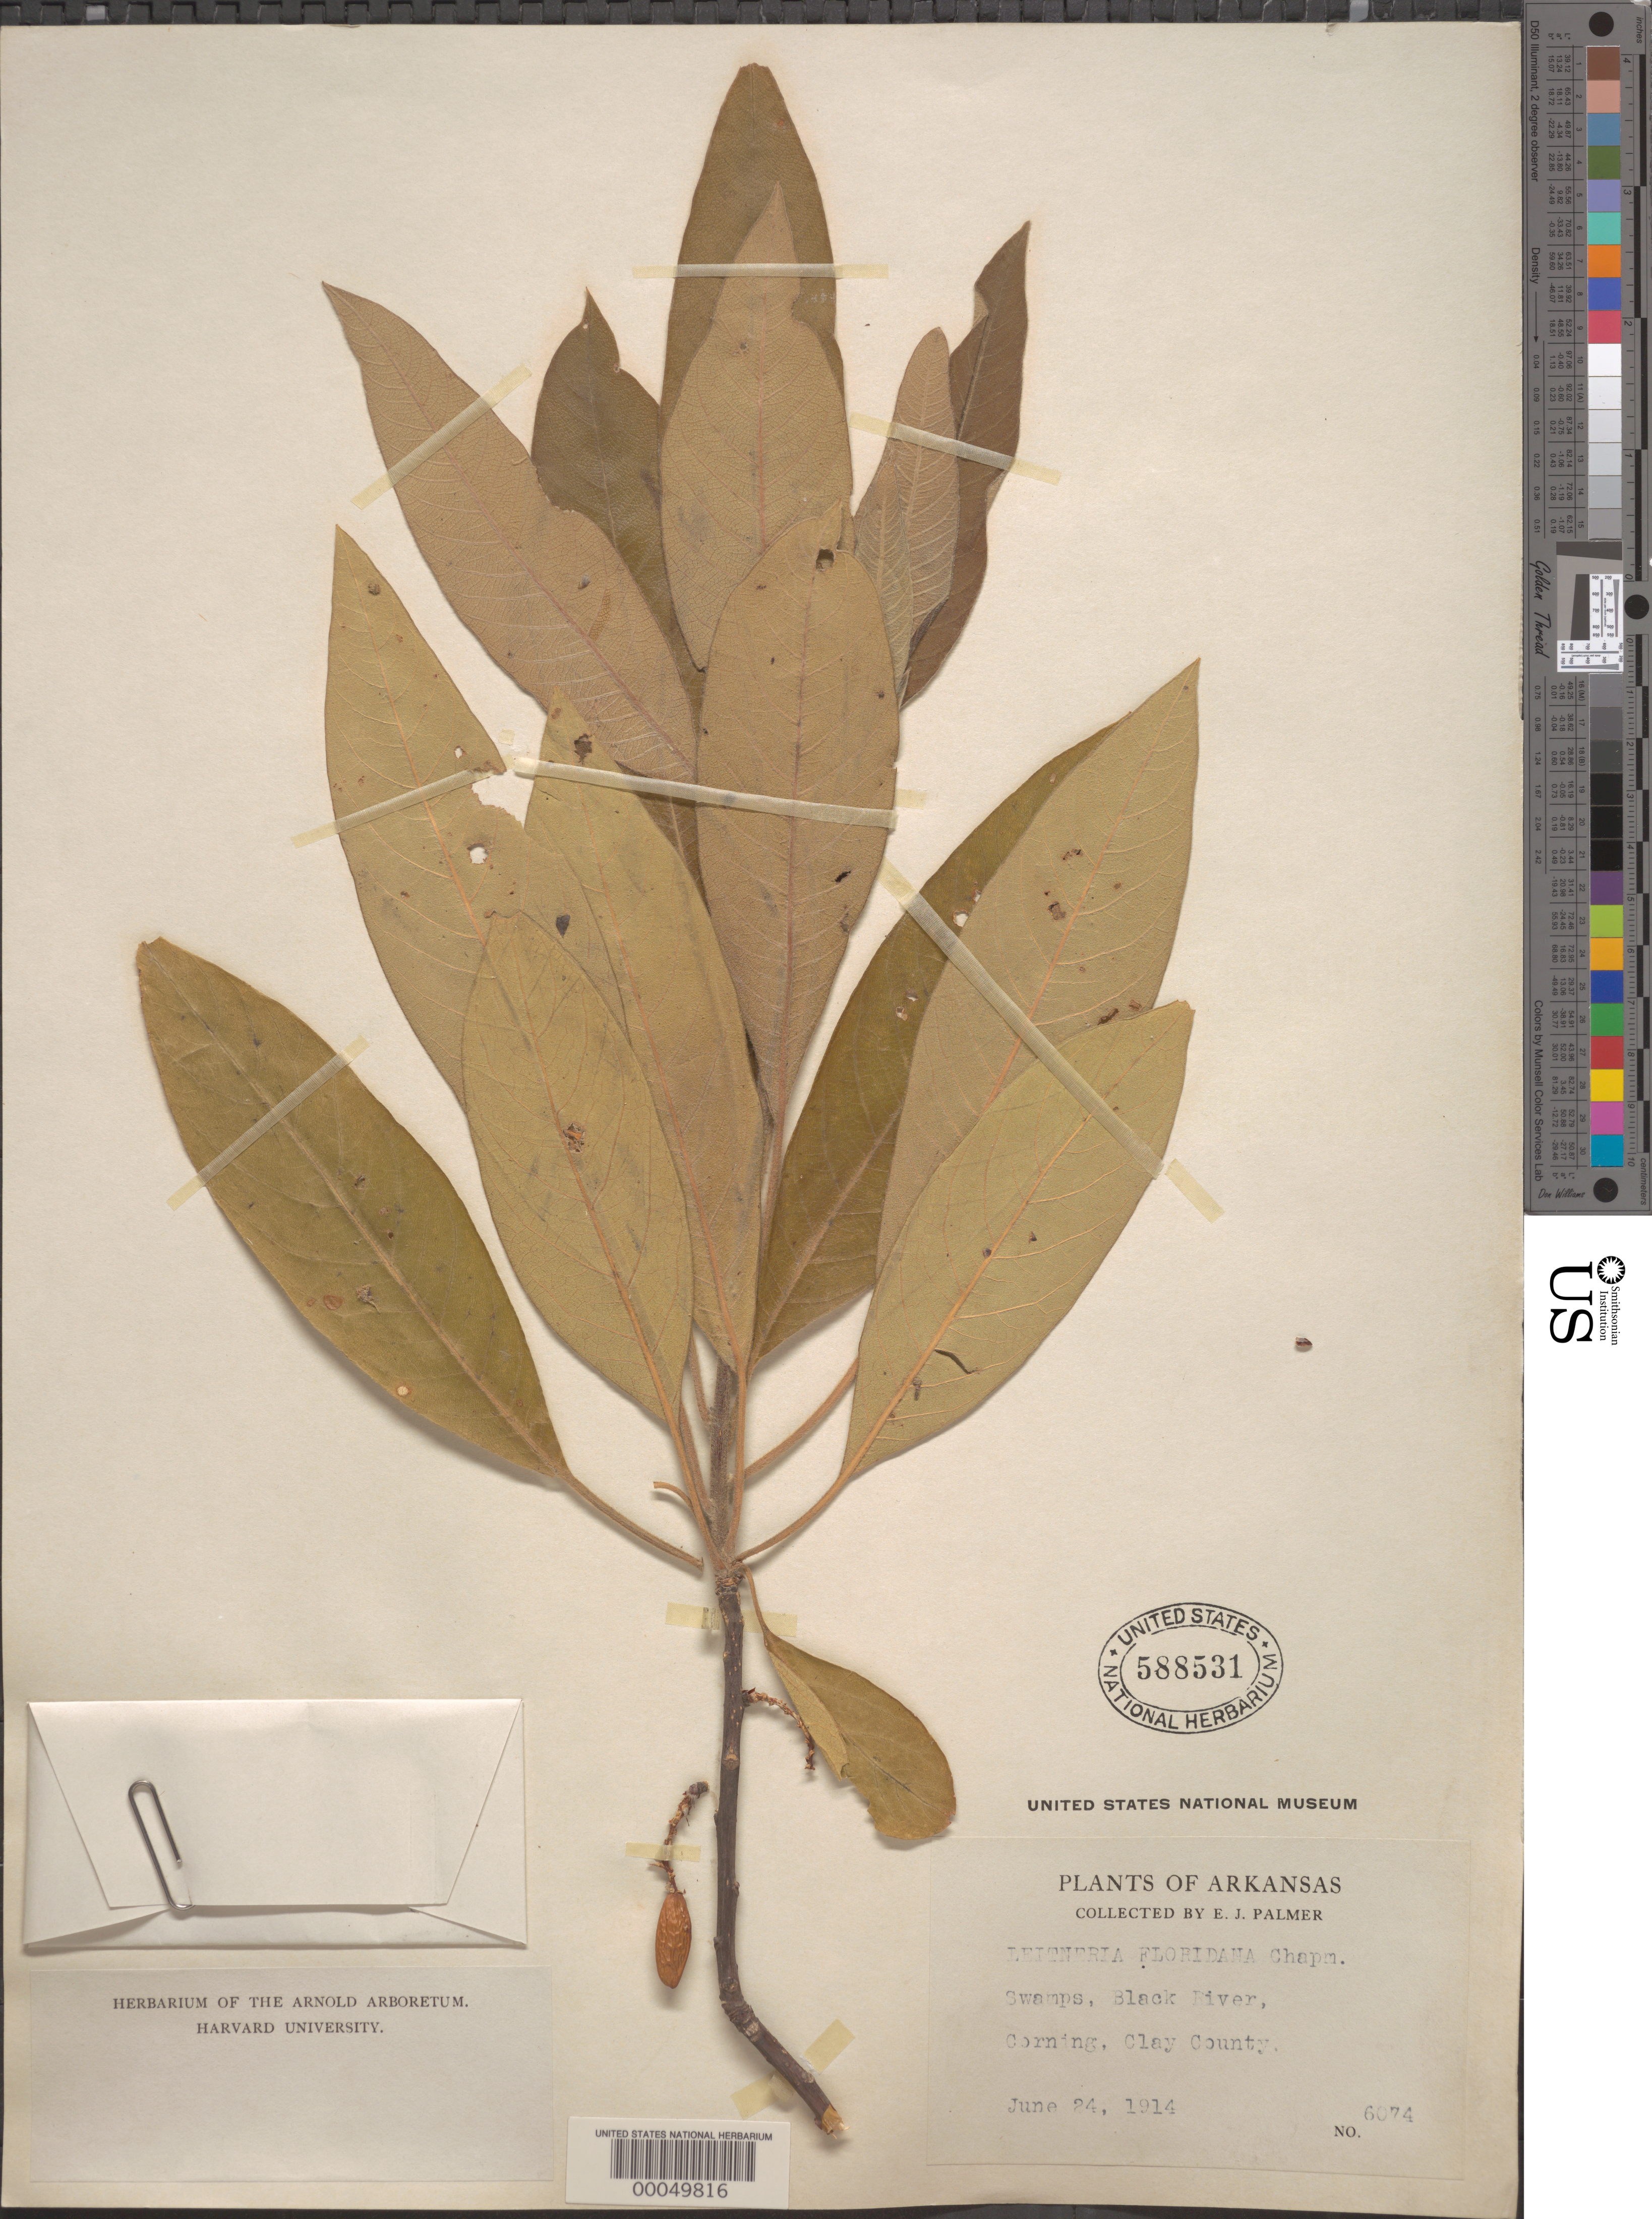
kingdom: Plantae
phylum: Tracheophyta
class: Magnoliopsida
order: Sapindales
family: Simaroubaceae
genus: Leitneria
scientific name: Leitneria floridana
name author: Chapm.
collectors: E. J. Palmer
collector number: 6074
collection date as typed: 24 Jun 1914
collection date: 1914-06-24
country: United States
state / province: Arkansas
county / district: Clay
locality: Swamps, black river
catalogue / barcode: US 588531